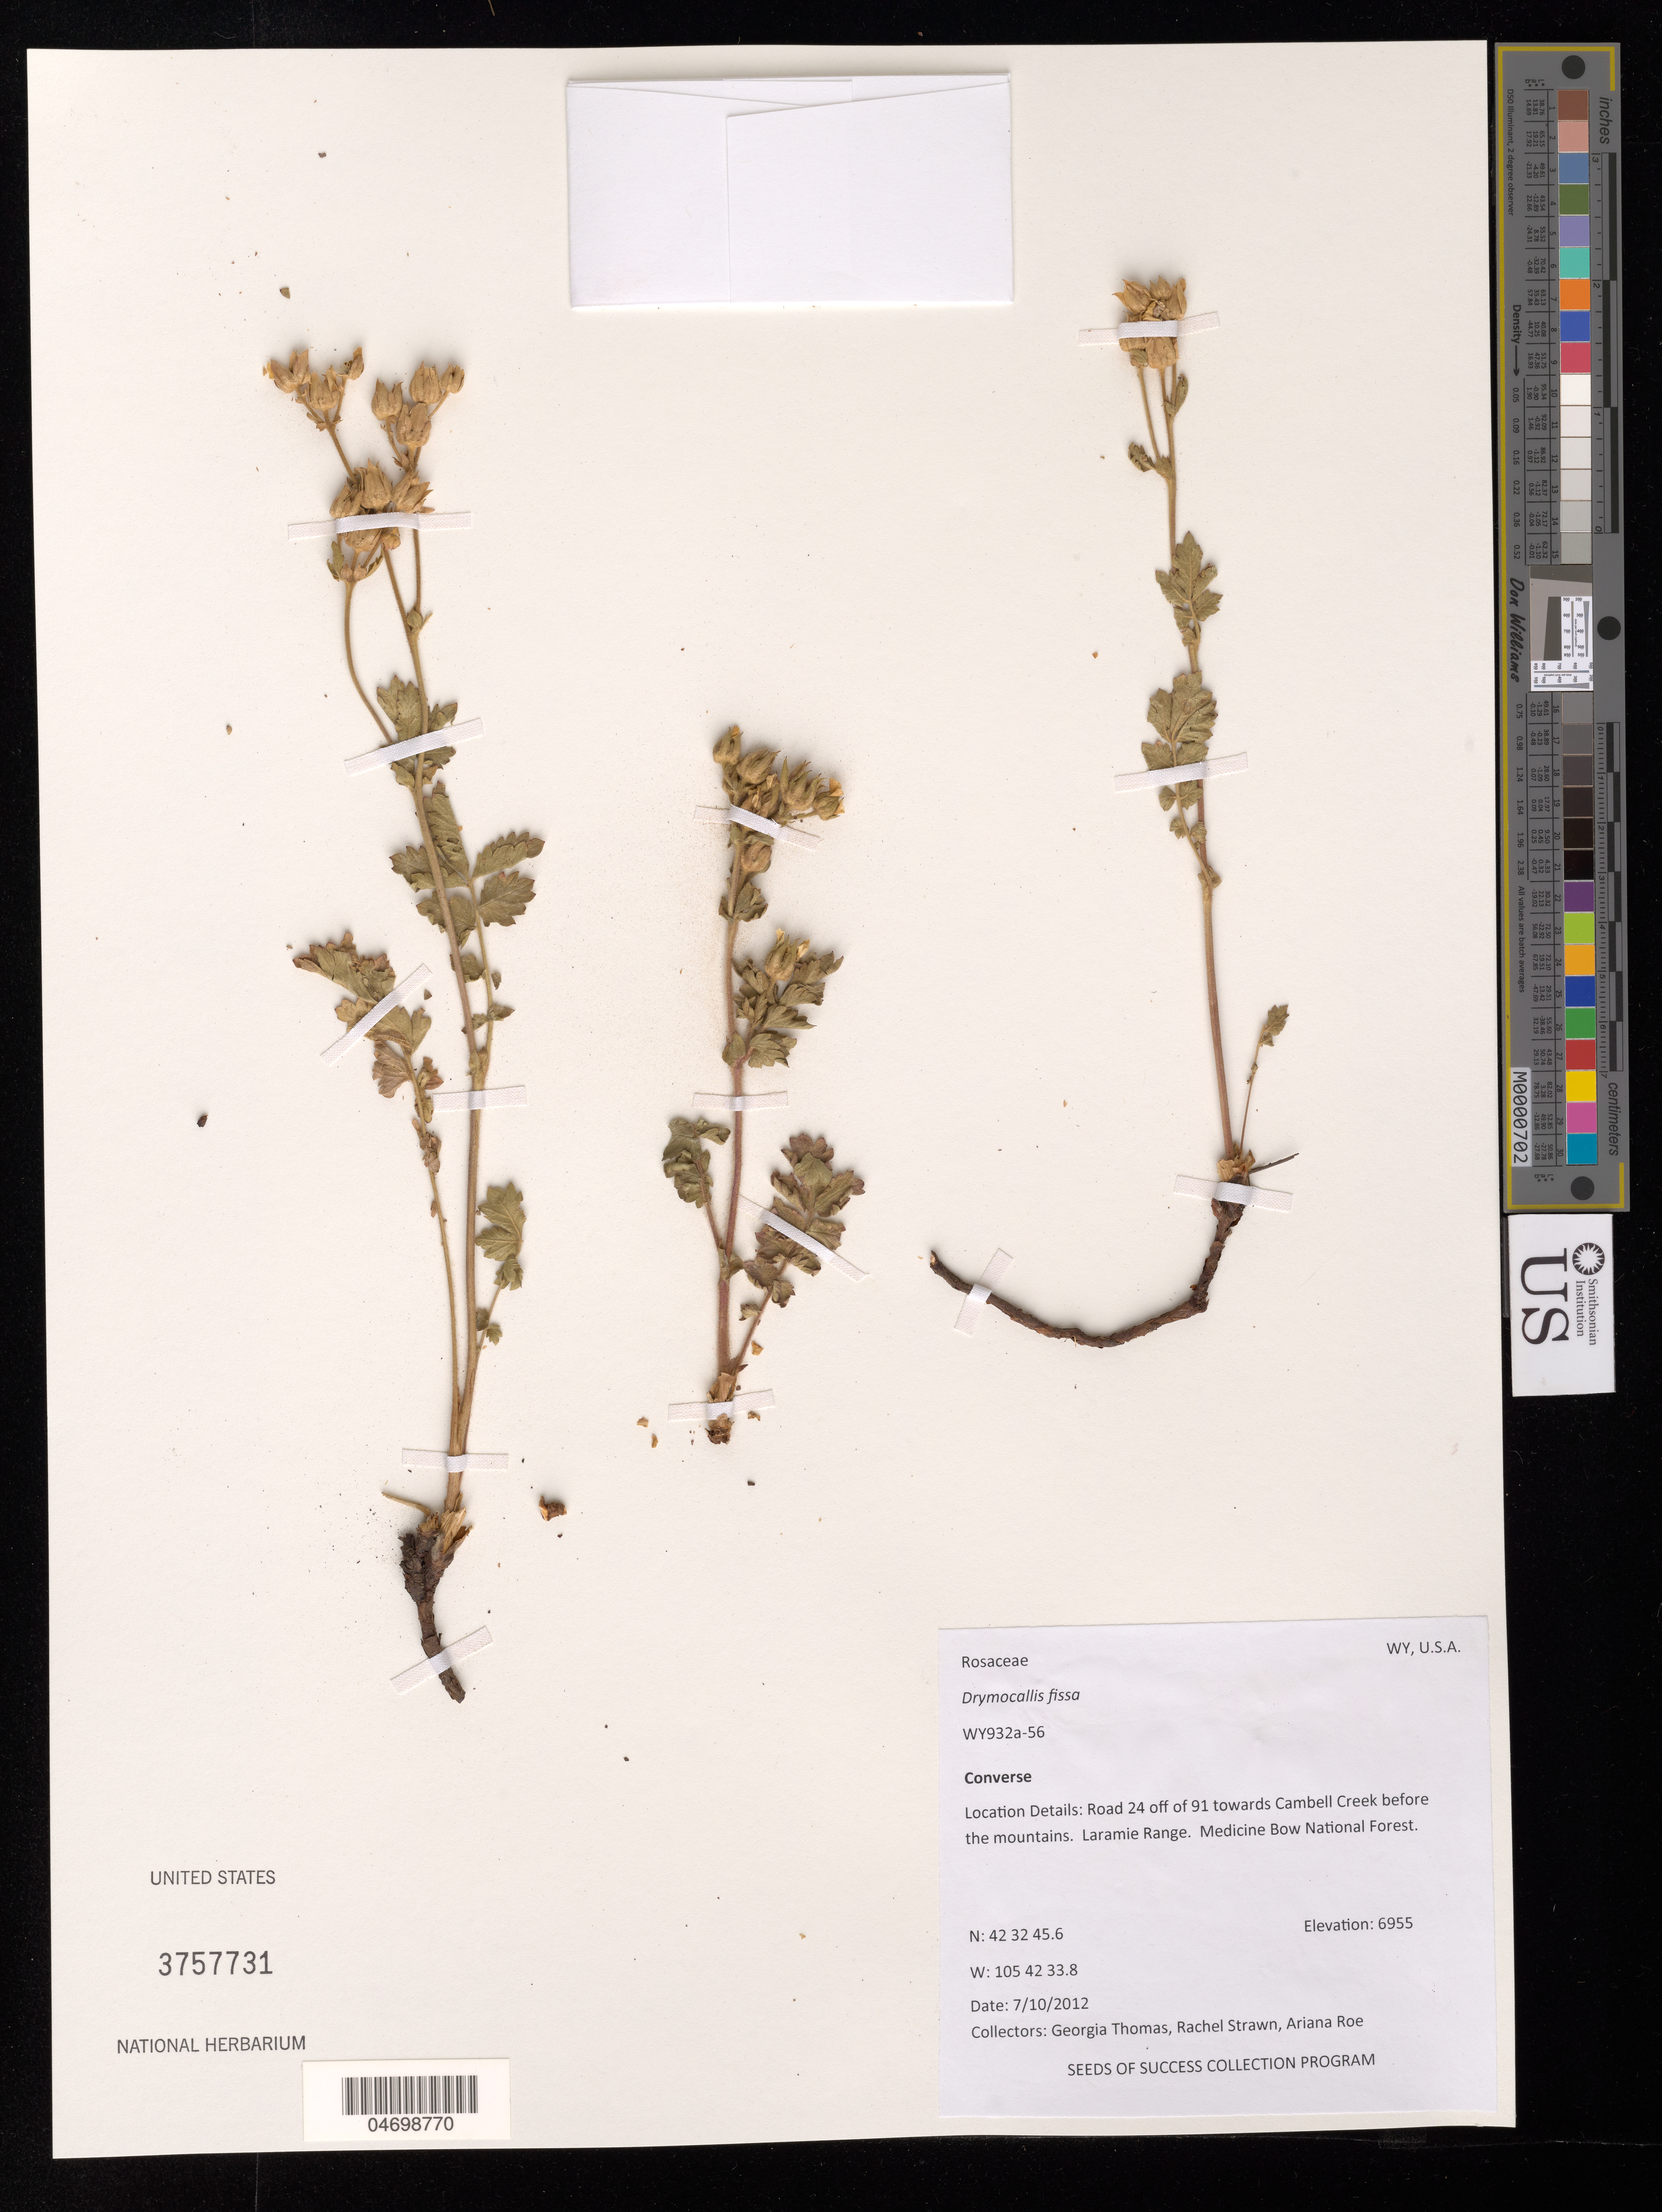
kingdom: Plantae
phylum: Tracheophyta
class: Magnoliopsida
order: Rosales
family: Rosaceae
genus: Drymocallis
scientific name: Drymocallis fissa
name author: (Nutt.) Rydb.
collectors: G. Thomas, R. Strawn & A. Roe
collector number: WY932A-56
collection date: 2012-07-10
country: United States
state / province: Wyoming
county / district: Converse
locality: Road 24 off of 91 towards Cambell Creek before mountains. Medicine Bow National Forest. Laramie Range.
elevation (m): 2120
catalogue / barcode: US 3757731